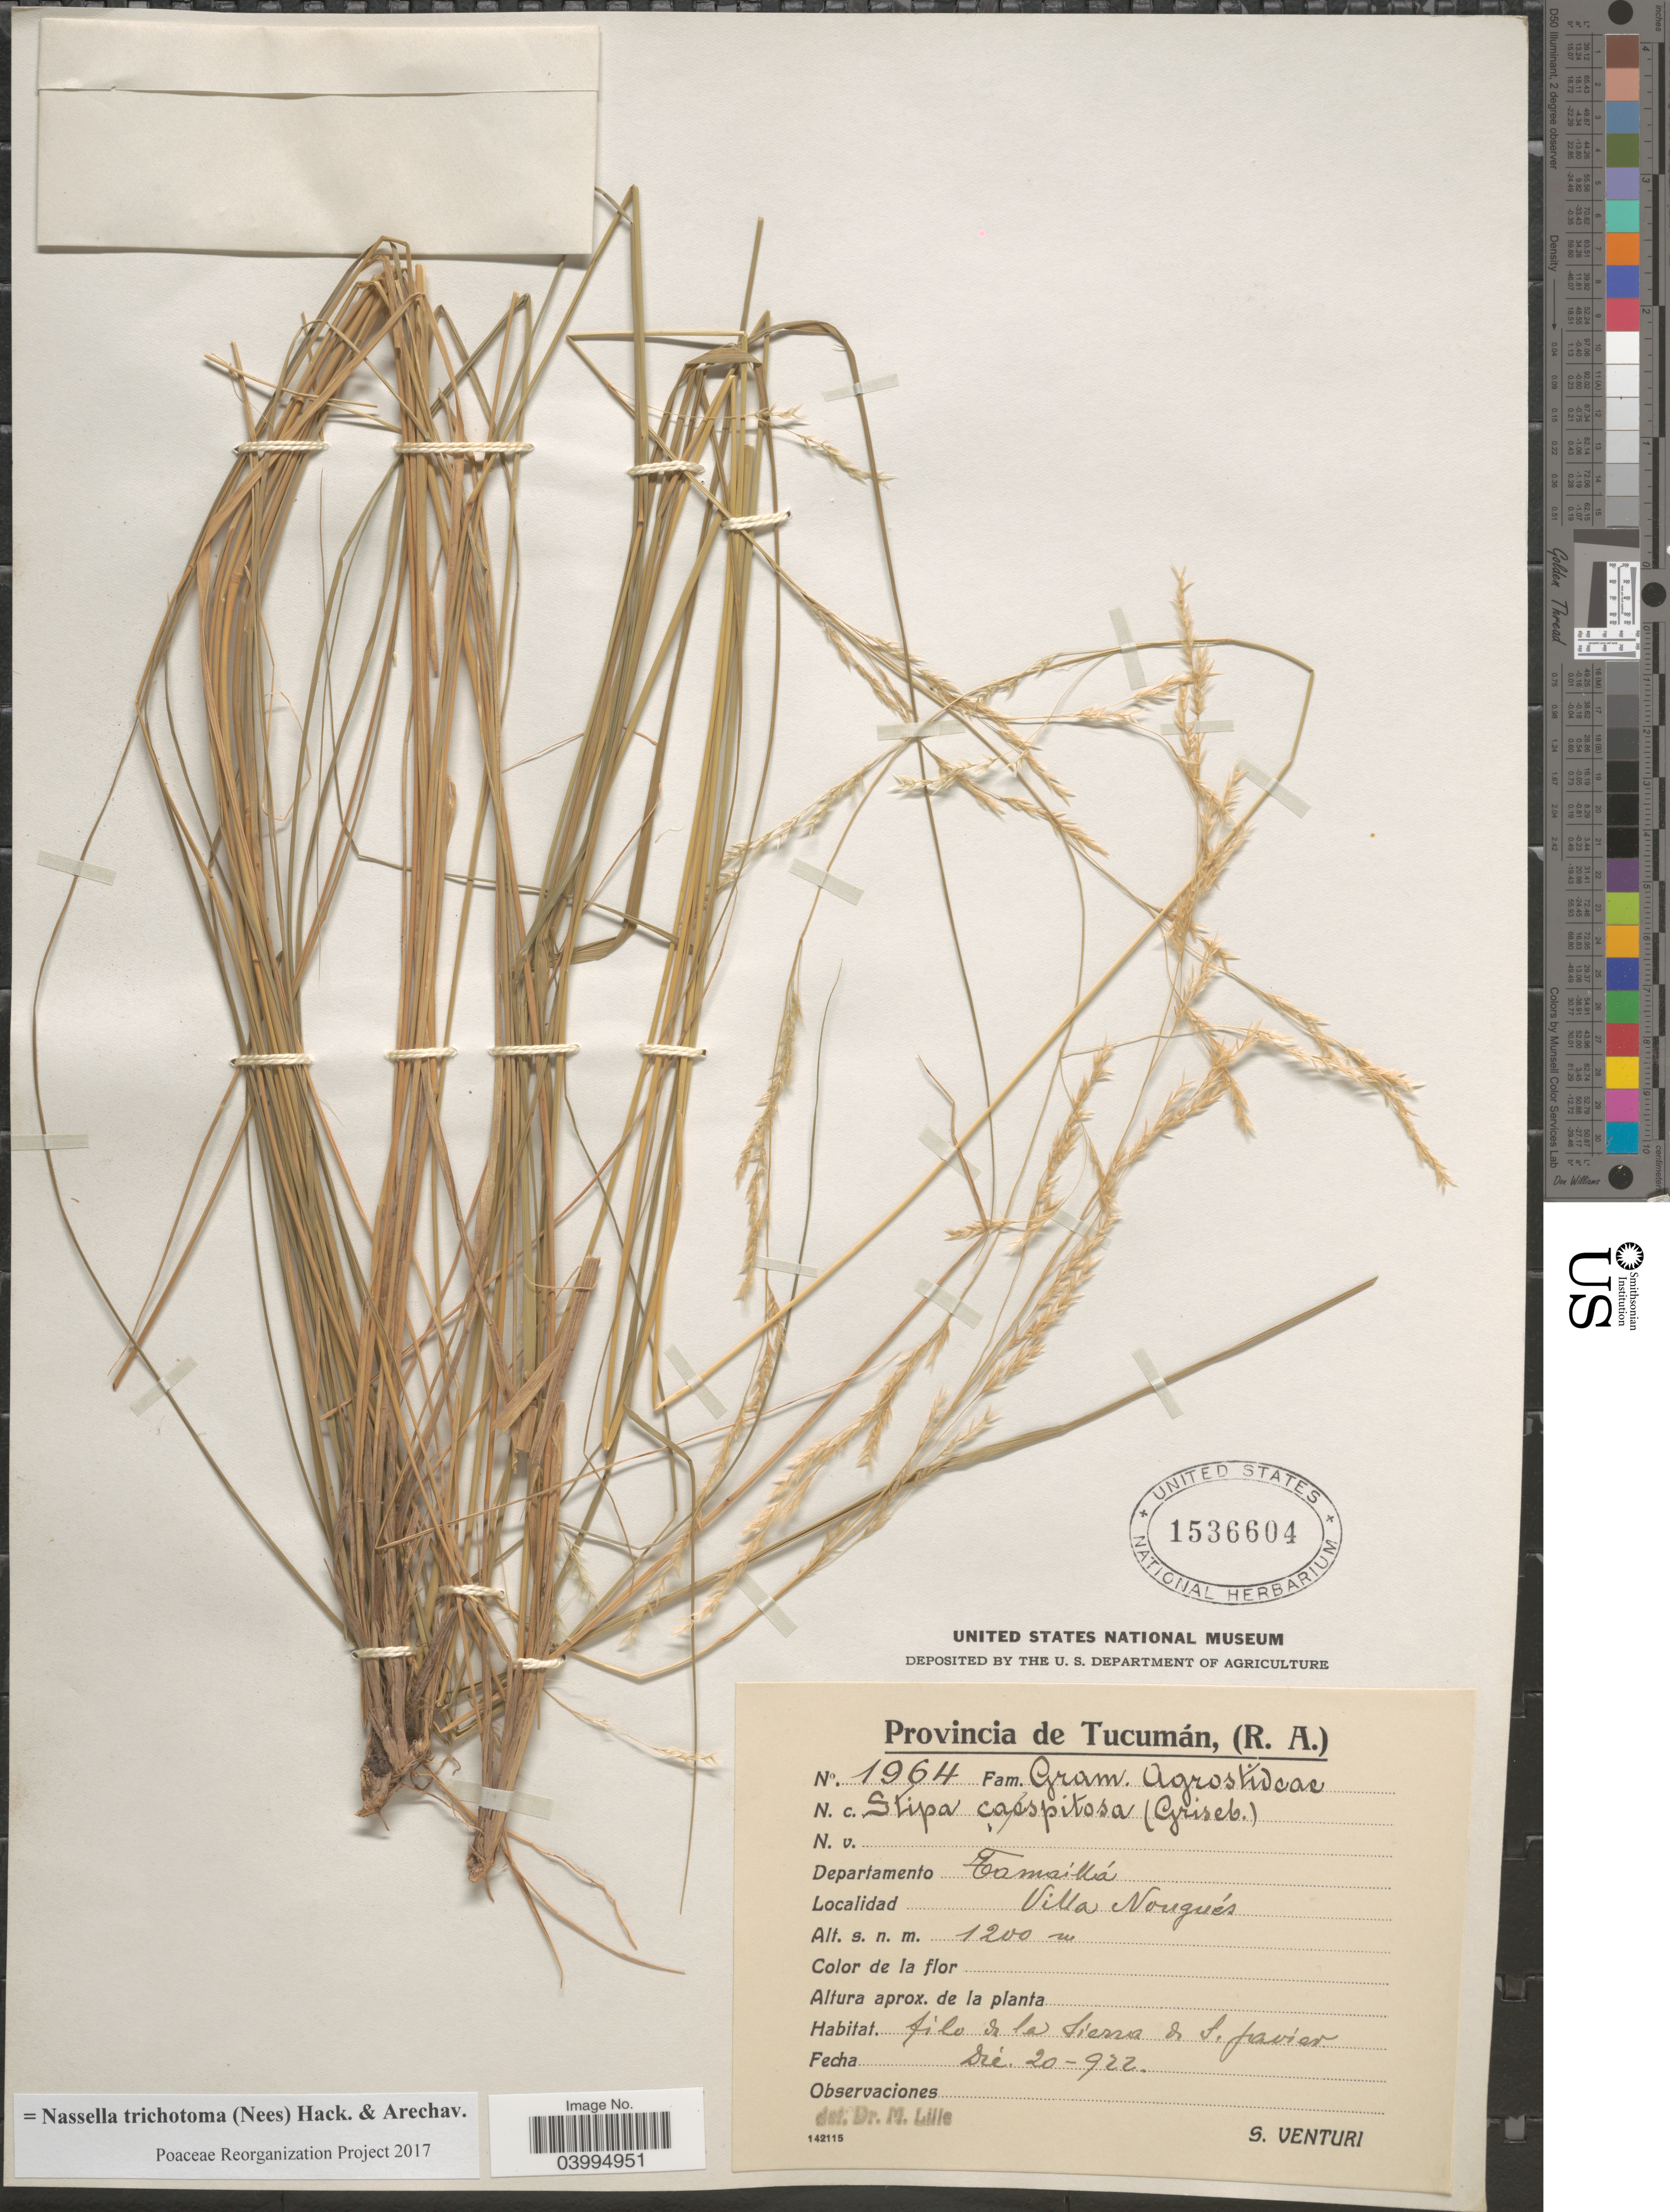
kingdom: Plantae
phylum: Tracheophyta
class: Liliopsida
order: Poales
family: Poaceae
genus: Nassella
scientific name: Nassella tucumana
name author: (Parodi) A.M. Torres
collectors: S. Venturi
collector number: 1964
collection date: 1922-12-20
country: Argentina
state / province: Tucuman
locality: Departamento Famaílla. Villa Nougués. Filo de la Sierra de S. Javier.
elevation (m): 1200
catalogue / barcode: US 1536604